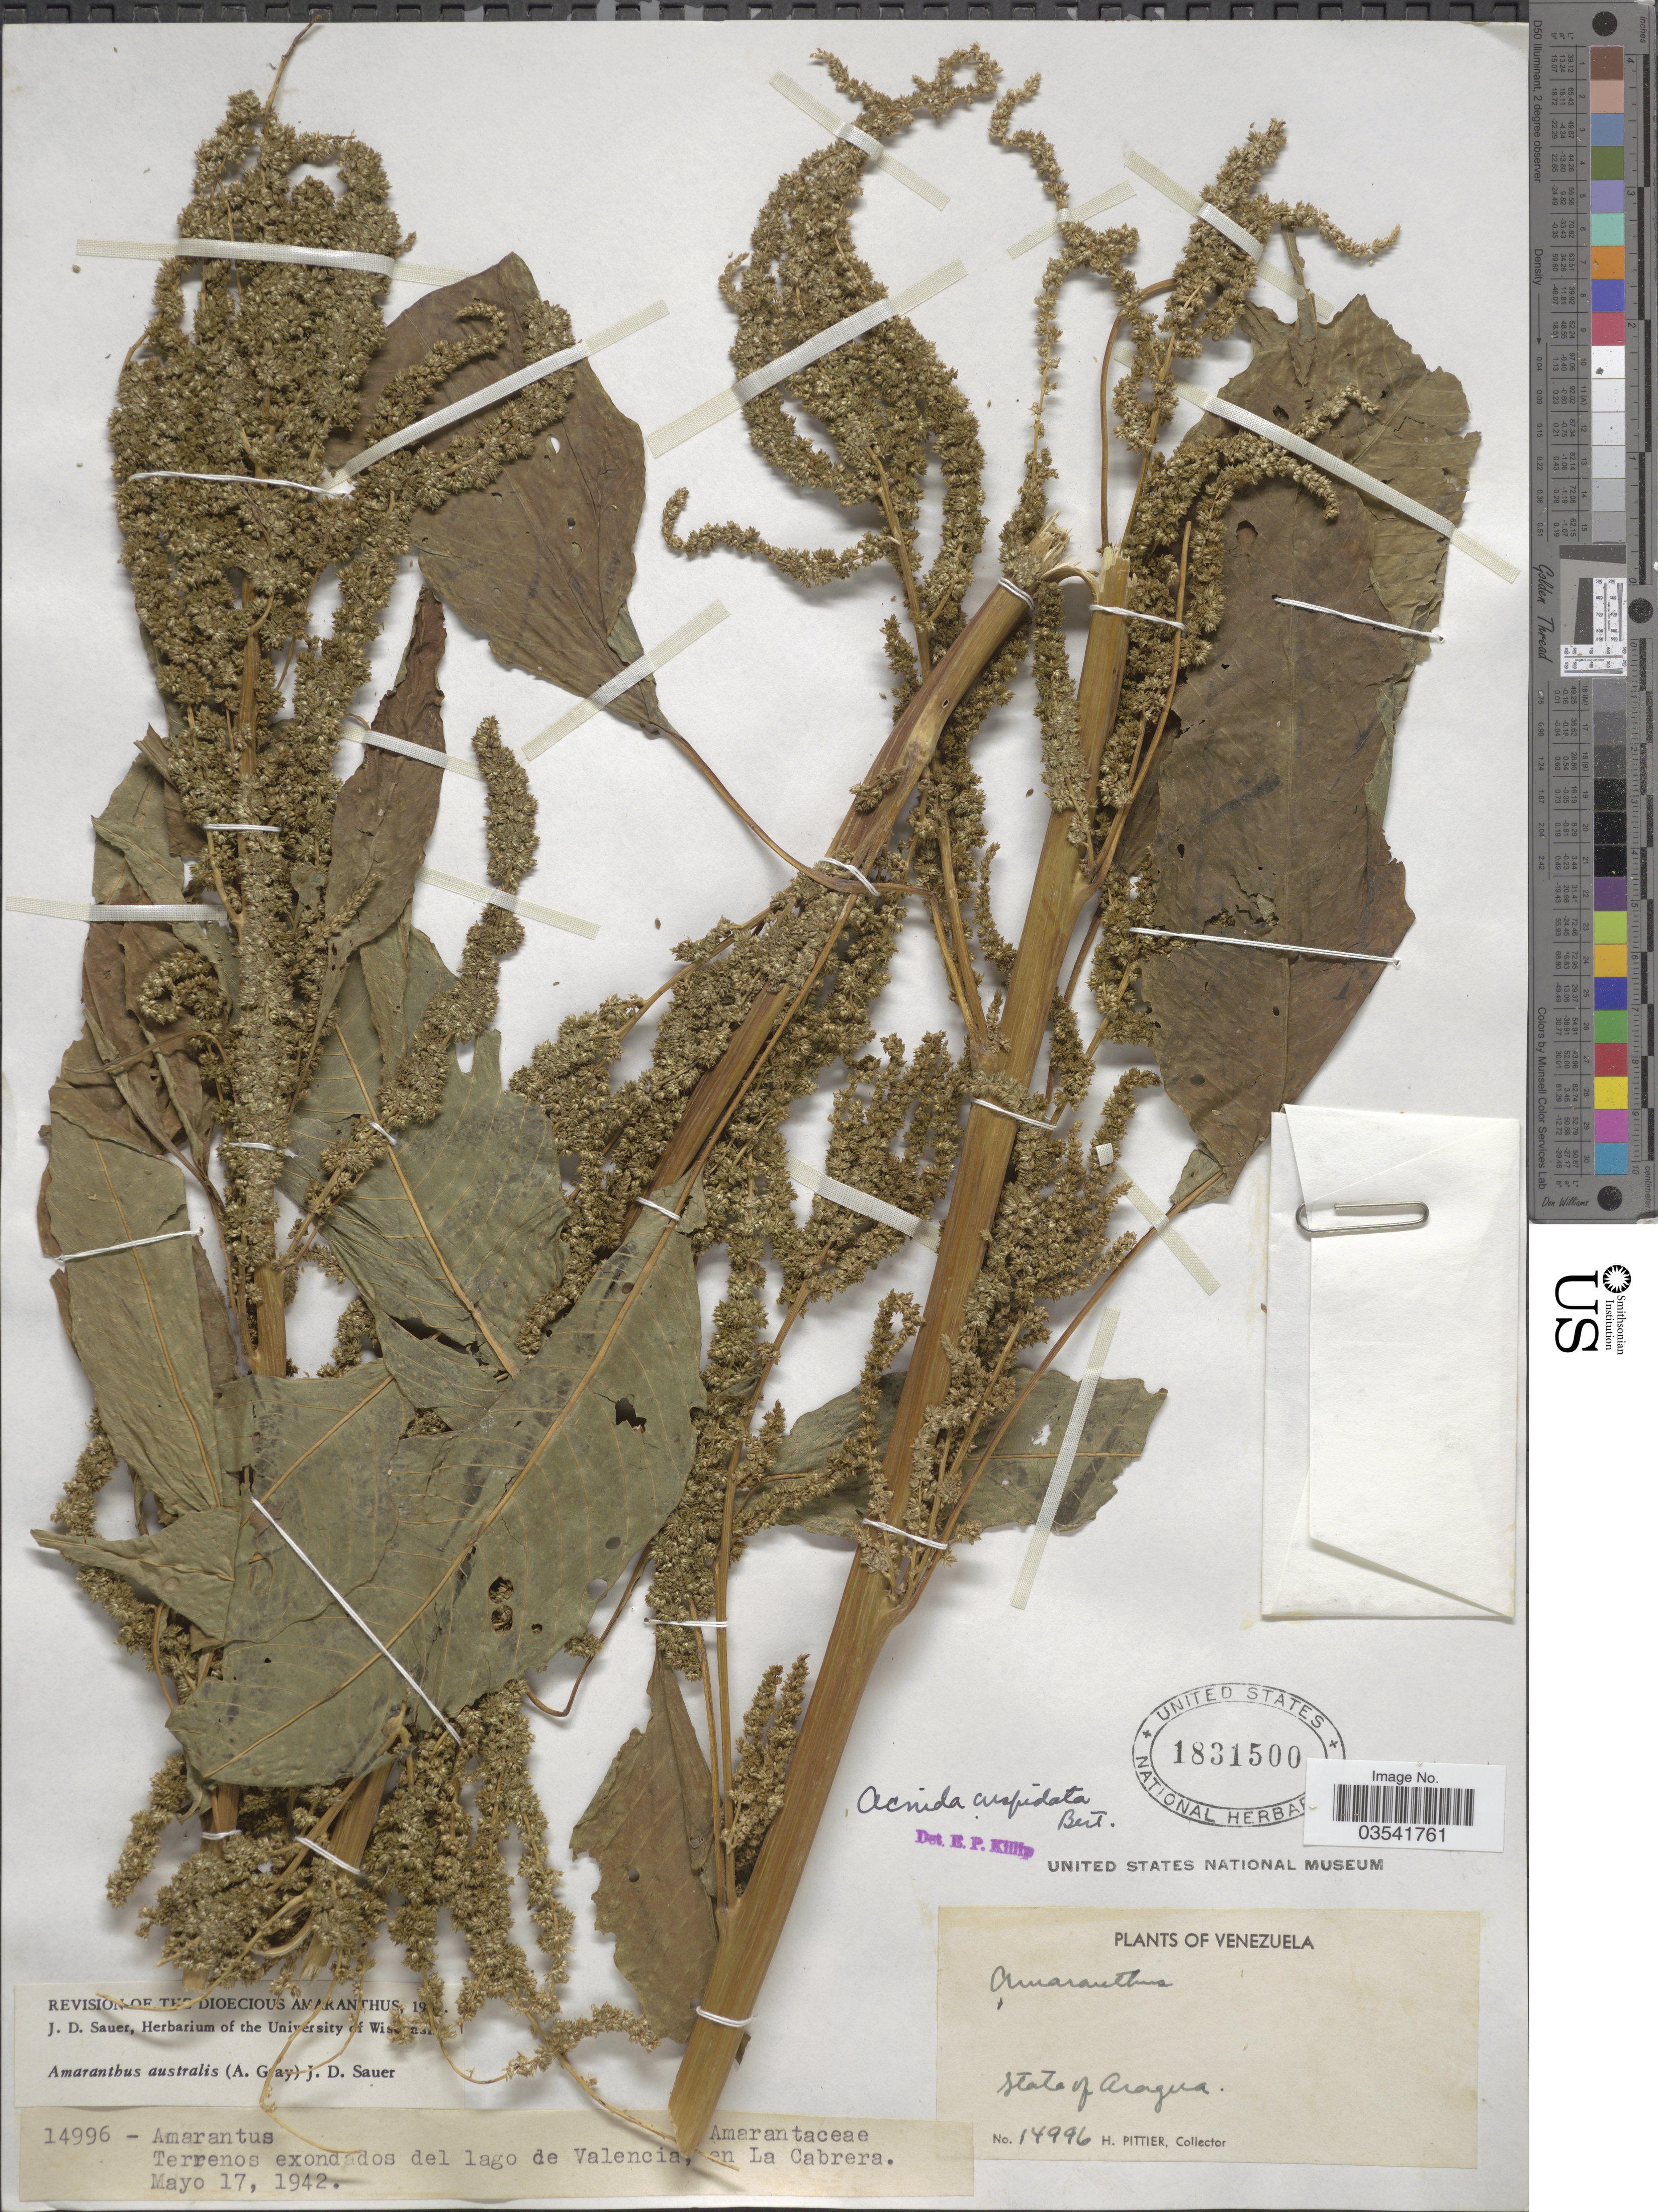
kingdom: Plantae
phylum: Tracheophyta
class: Magnoliopsida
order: Caryophyllales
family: Amaranthaceae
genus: Amaranthus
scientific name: Amaranthus australis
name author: (A. Gray) J.D. Sauer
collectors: H. F. Pittier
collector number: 14996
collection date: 1942-05-17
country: Venezuela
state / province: Aragua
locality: Terrenos exondados del lago de Valencia, en La Cabrera.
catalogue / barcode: US 1831500